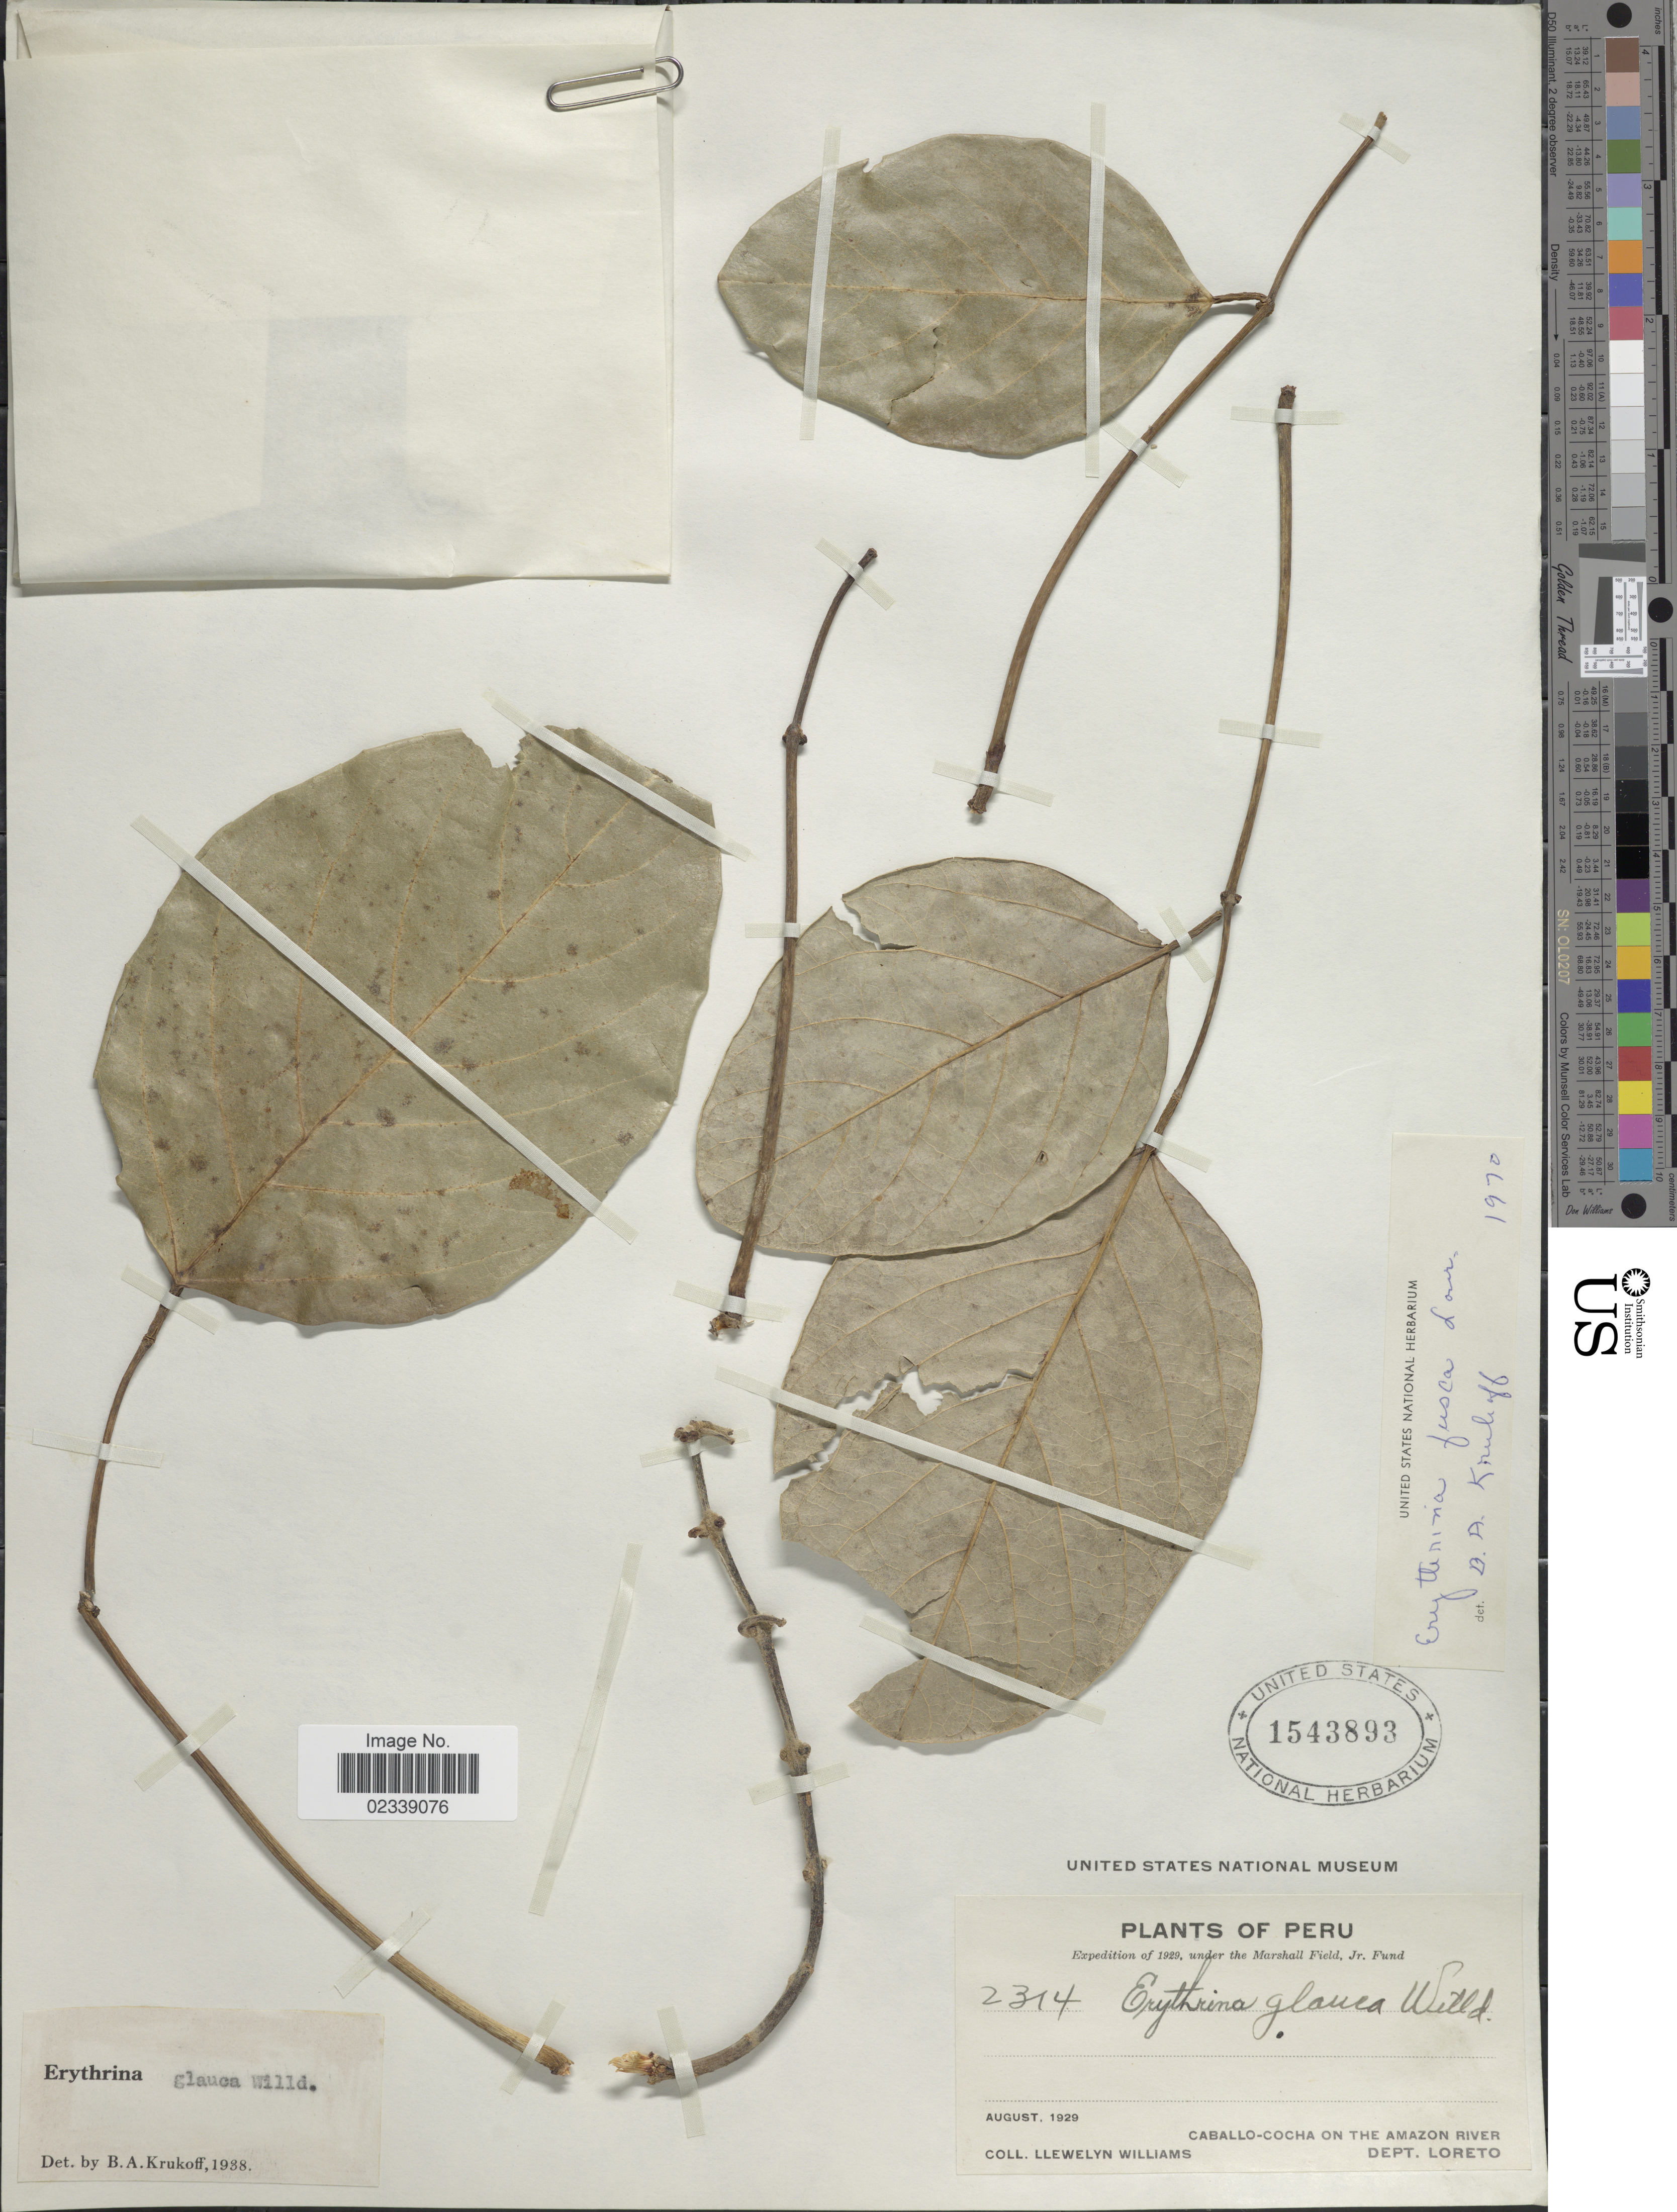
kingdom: Plantae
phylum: Tracheophyta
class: Magnoliopsida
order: Fabales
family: Fabaceae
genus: Erythrina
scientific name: Erythrina fusca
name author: Lour.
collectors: Ll. Williams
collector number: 2314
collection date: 1929-08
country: Peru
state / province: Loreto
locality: Caballo-Cocha on the Amazon River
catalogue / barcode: US 1543893